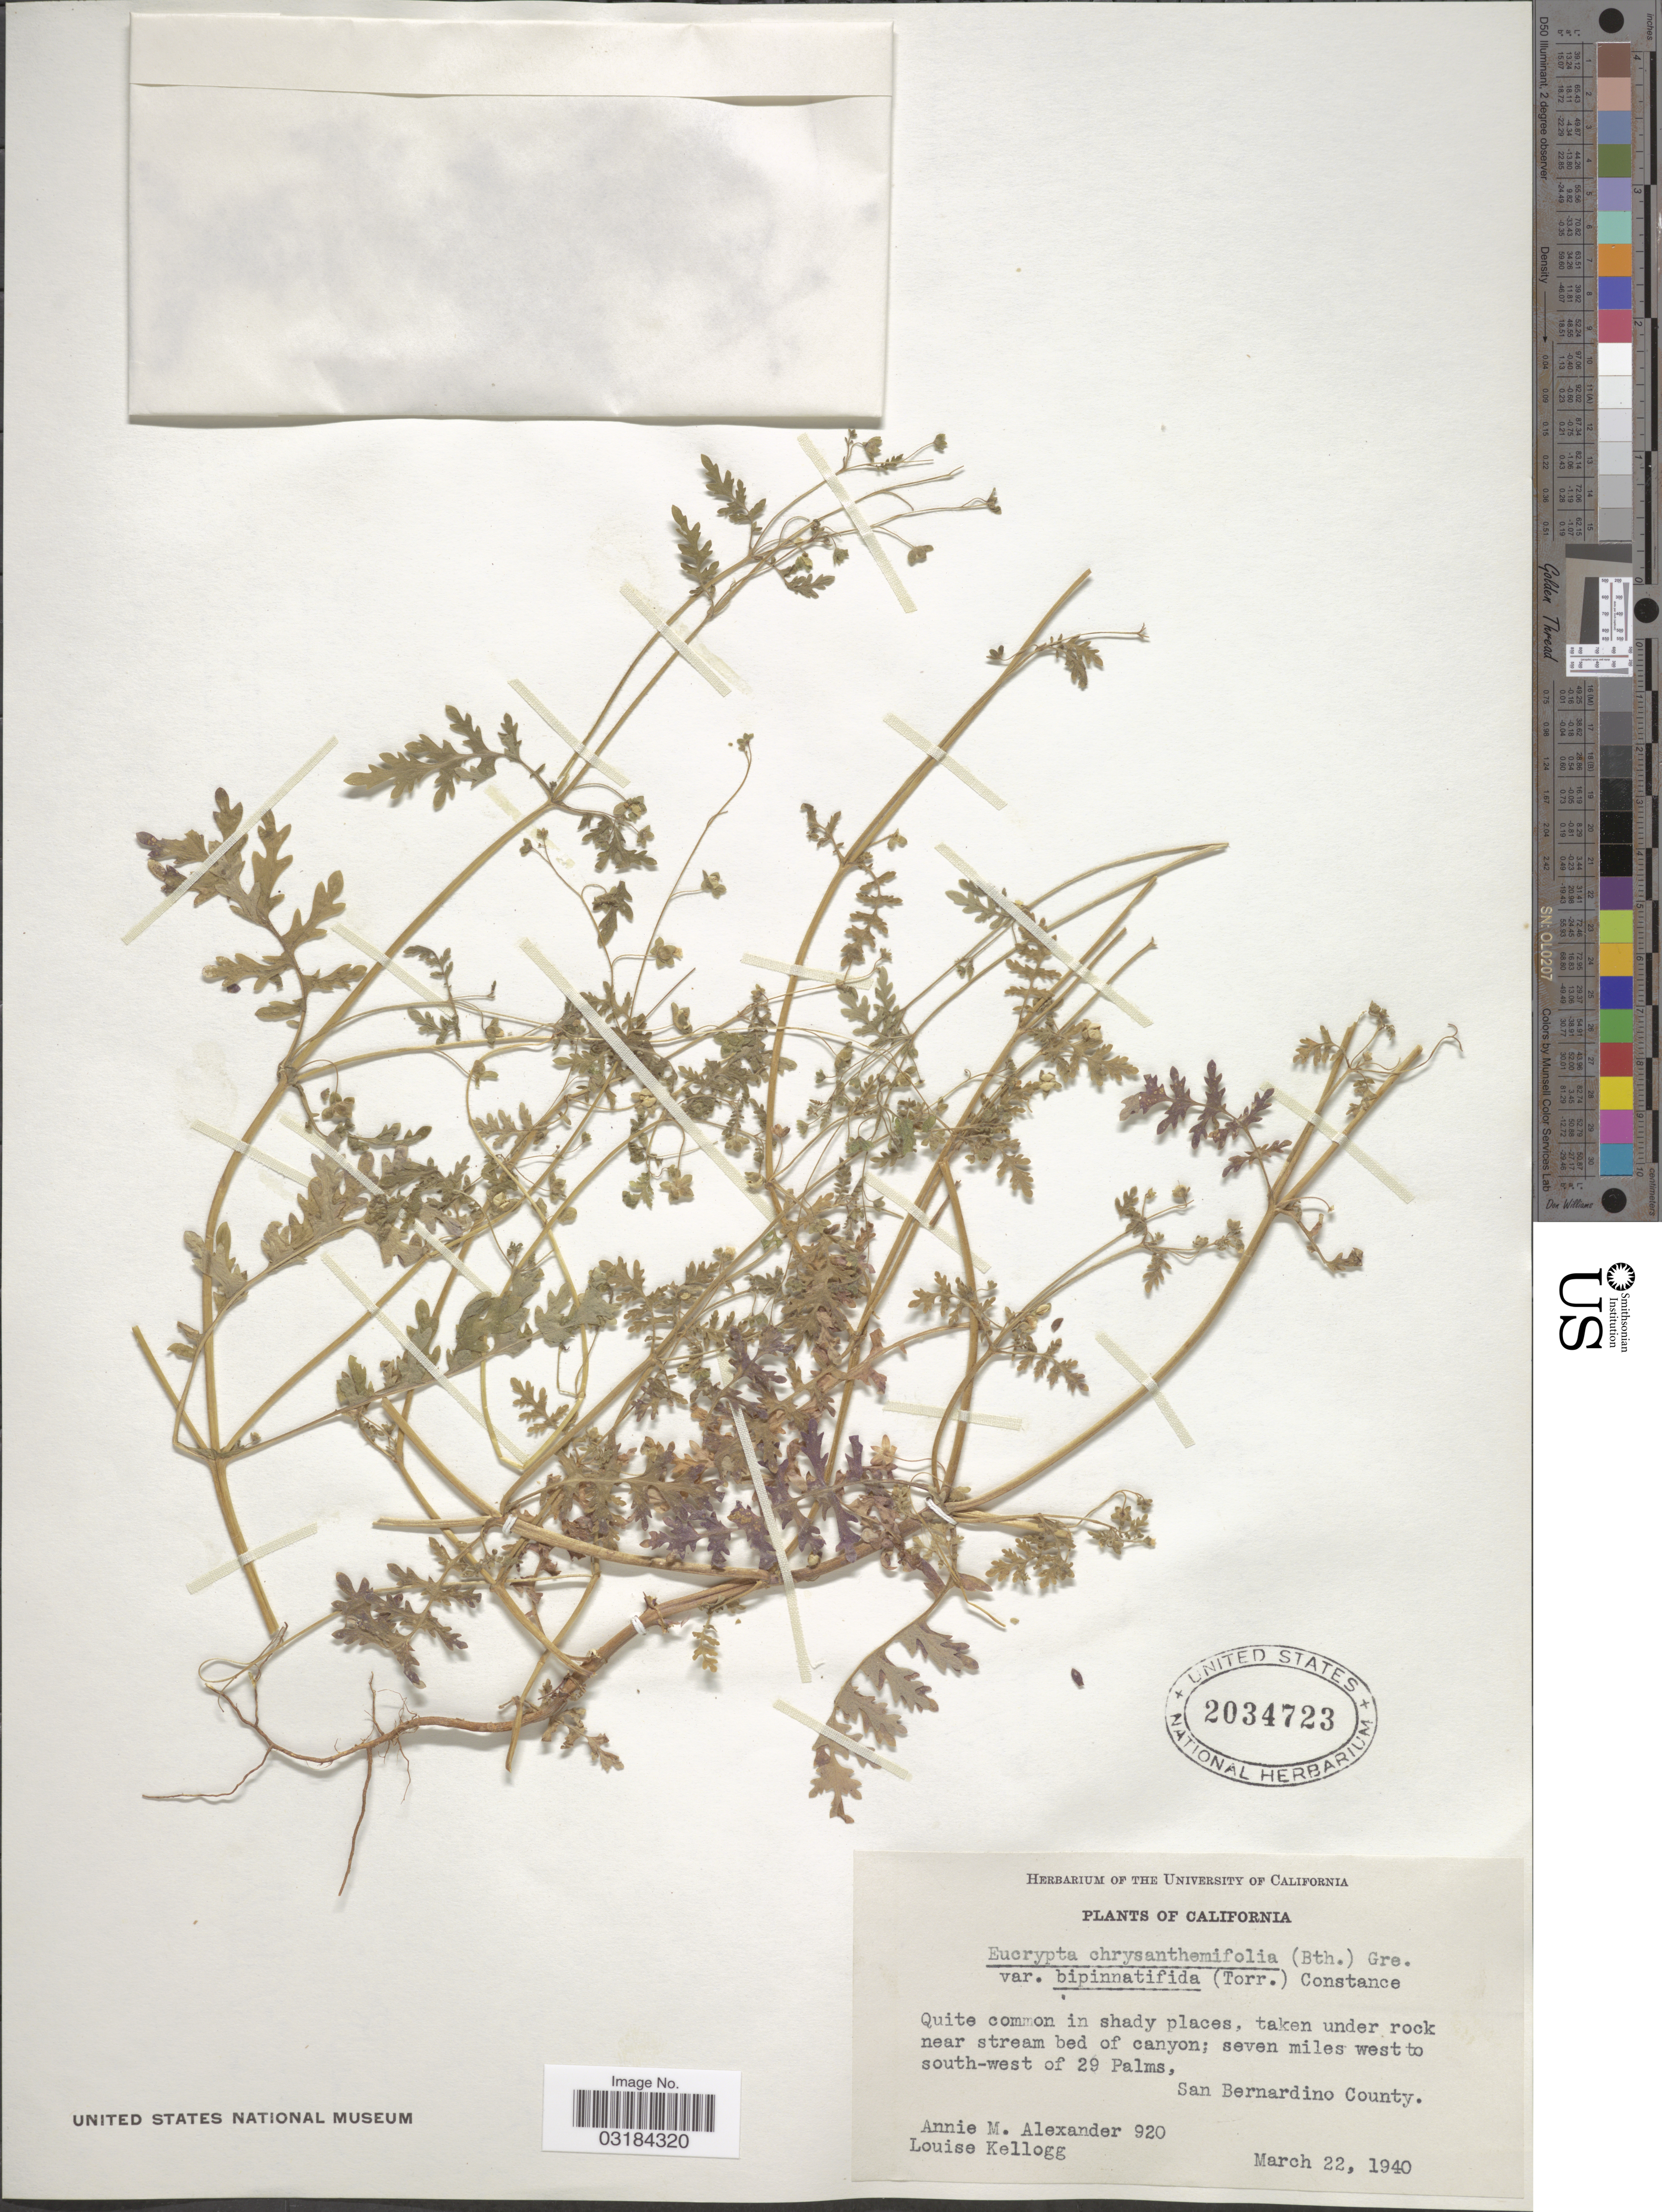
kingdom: Plantae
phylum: Tracheophyta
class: Magnoliopsida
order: Boraginales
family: Hydrophyllaceae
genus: Eucrypta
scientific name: Eucrypta chrysanthemifolia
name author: (Benth.) Greene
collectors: A. M. Alexander & L. Kellogg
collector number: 920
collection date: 1940-03-22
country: United States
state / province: California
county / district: San Bernardino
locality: Seven miles west to south-west of 29 Palms, San Bernardino County.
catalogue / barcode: US 2034723